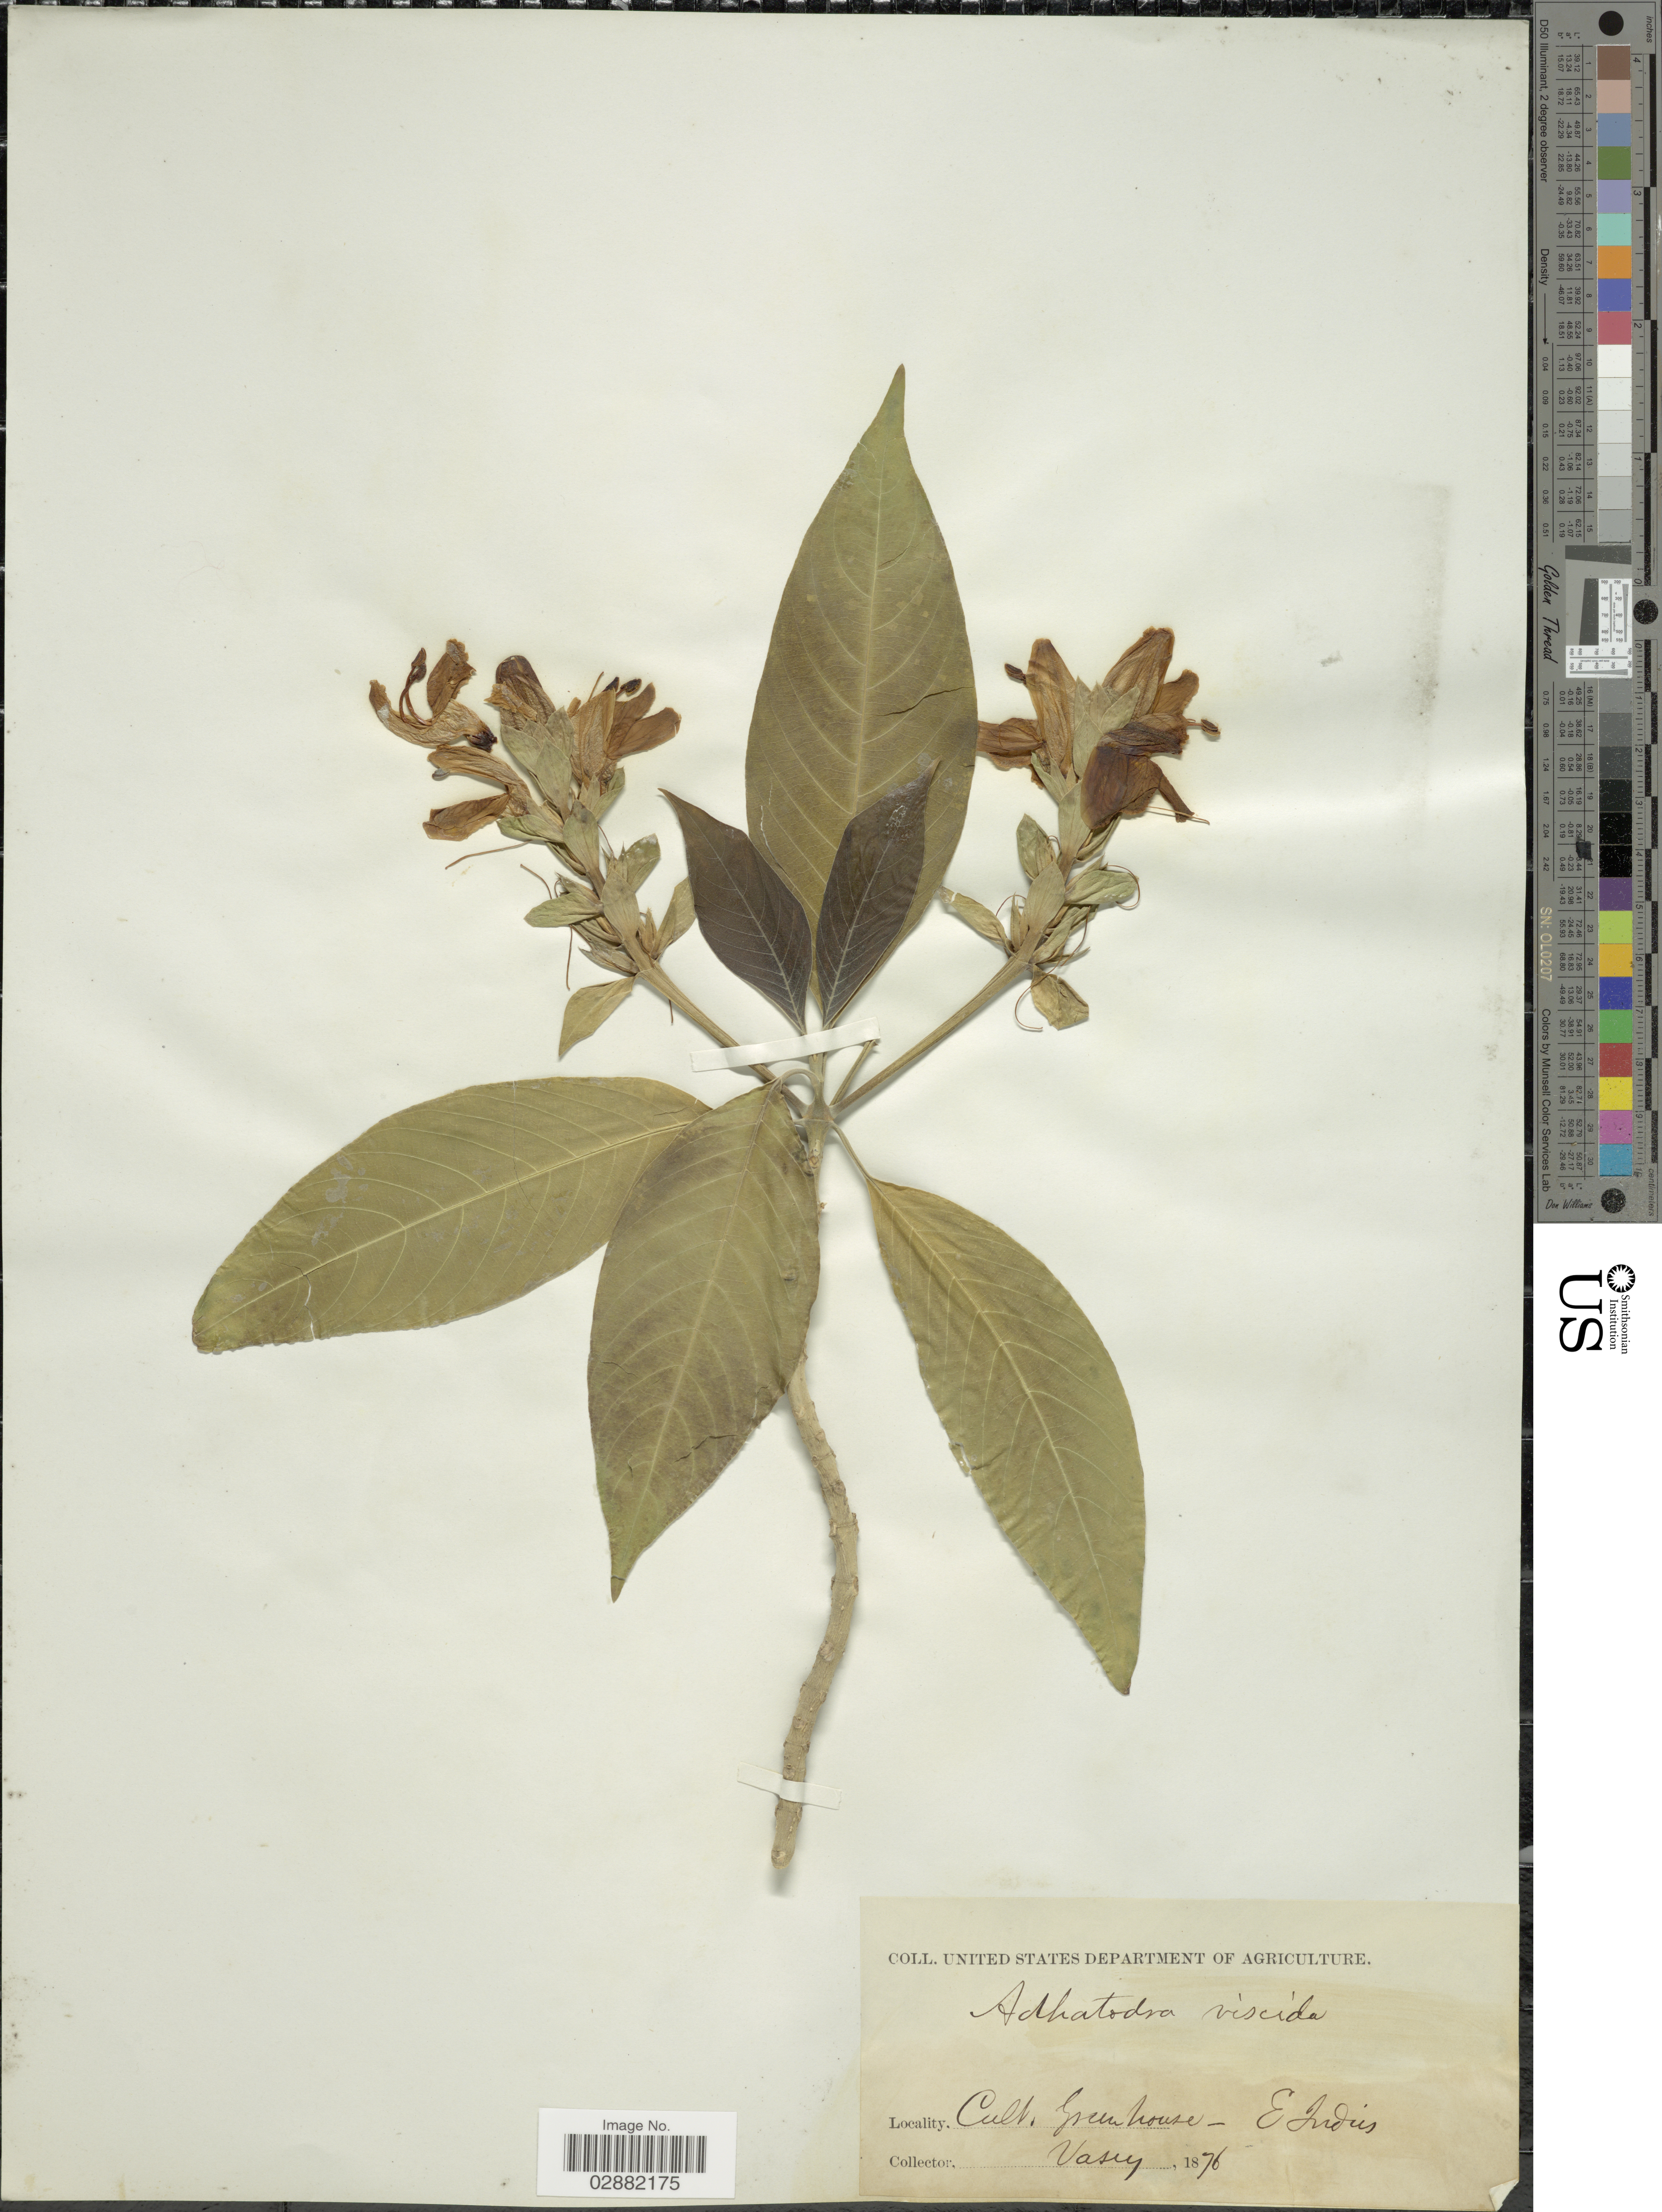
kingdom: Plantae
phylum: Tracheophyta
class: Magnoliopsida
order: Lamiales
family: Acanthaceae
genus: Adhatoda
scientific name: Adhatoda viscida cv.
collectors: Vasey, --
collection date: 1876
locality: Cult. Greenhouse - E. Indies.